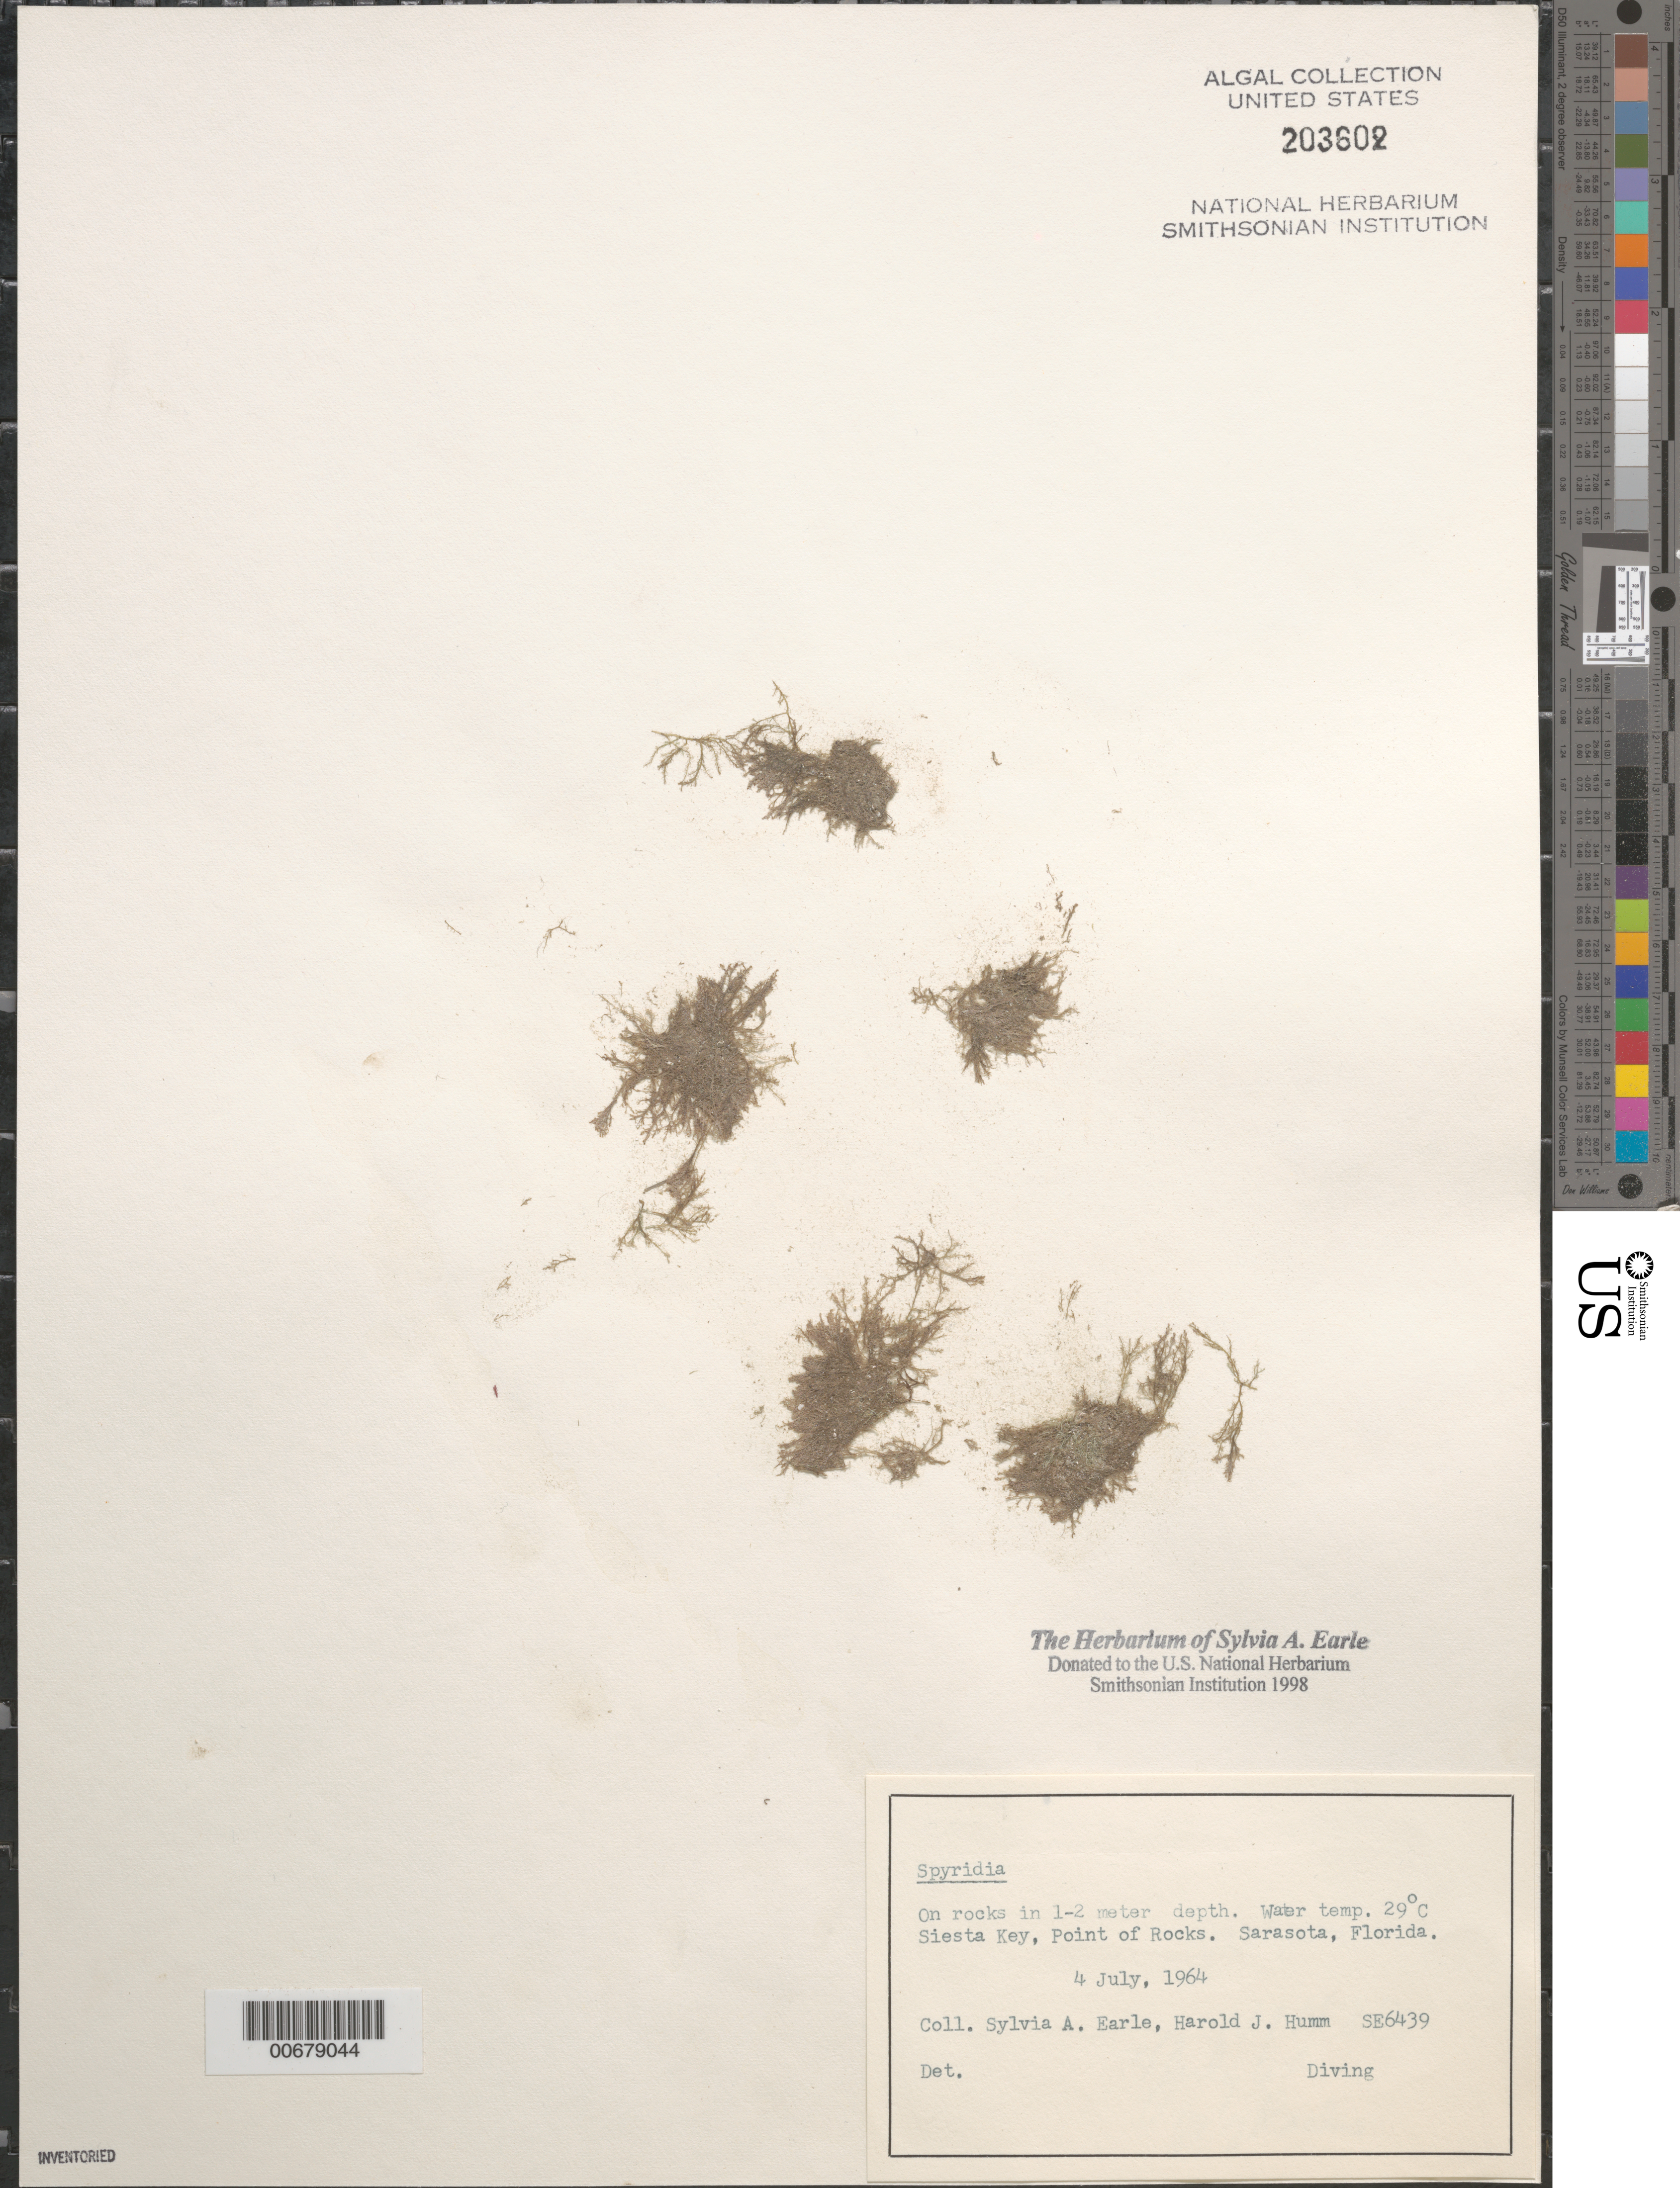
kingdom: Plantae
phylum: Rhodophyta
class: Florideophyceae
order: Ceramiales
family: Spyridiaceae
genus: Spyridia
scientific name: Spyridia sp.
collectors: S. A. Earle & H. J. Humm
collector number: SE 6439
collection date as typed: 04 Jul 1964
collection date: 1964-07-04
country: United States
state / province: Florida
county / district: Sarasota County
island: Siesta Key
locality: Point of Rocks, Sarasota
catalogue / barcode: US 203602